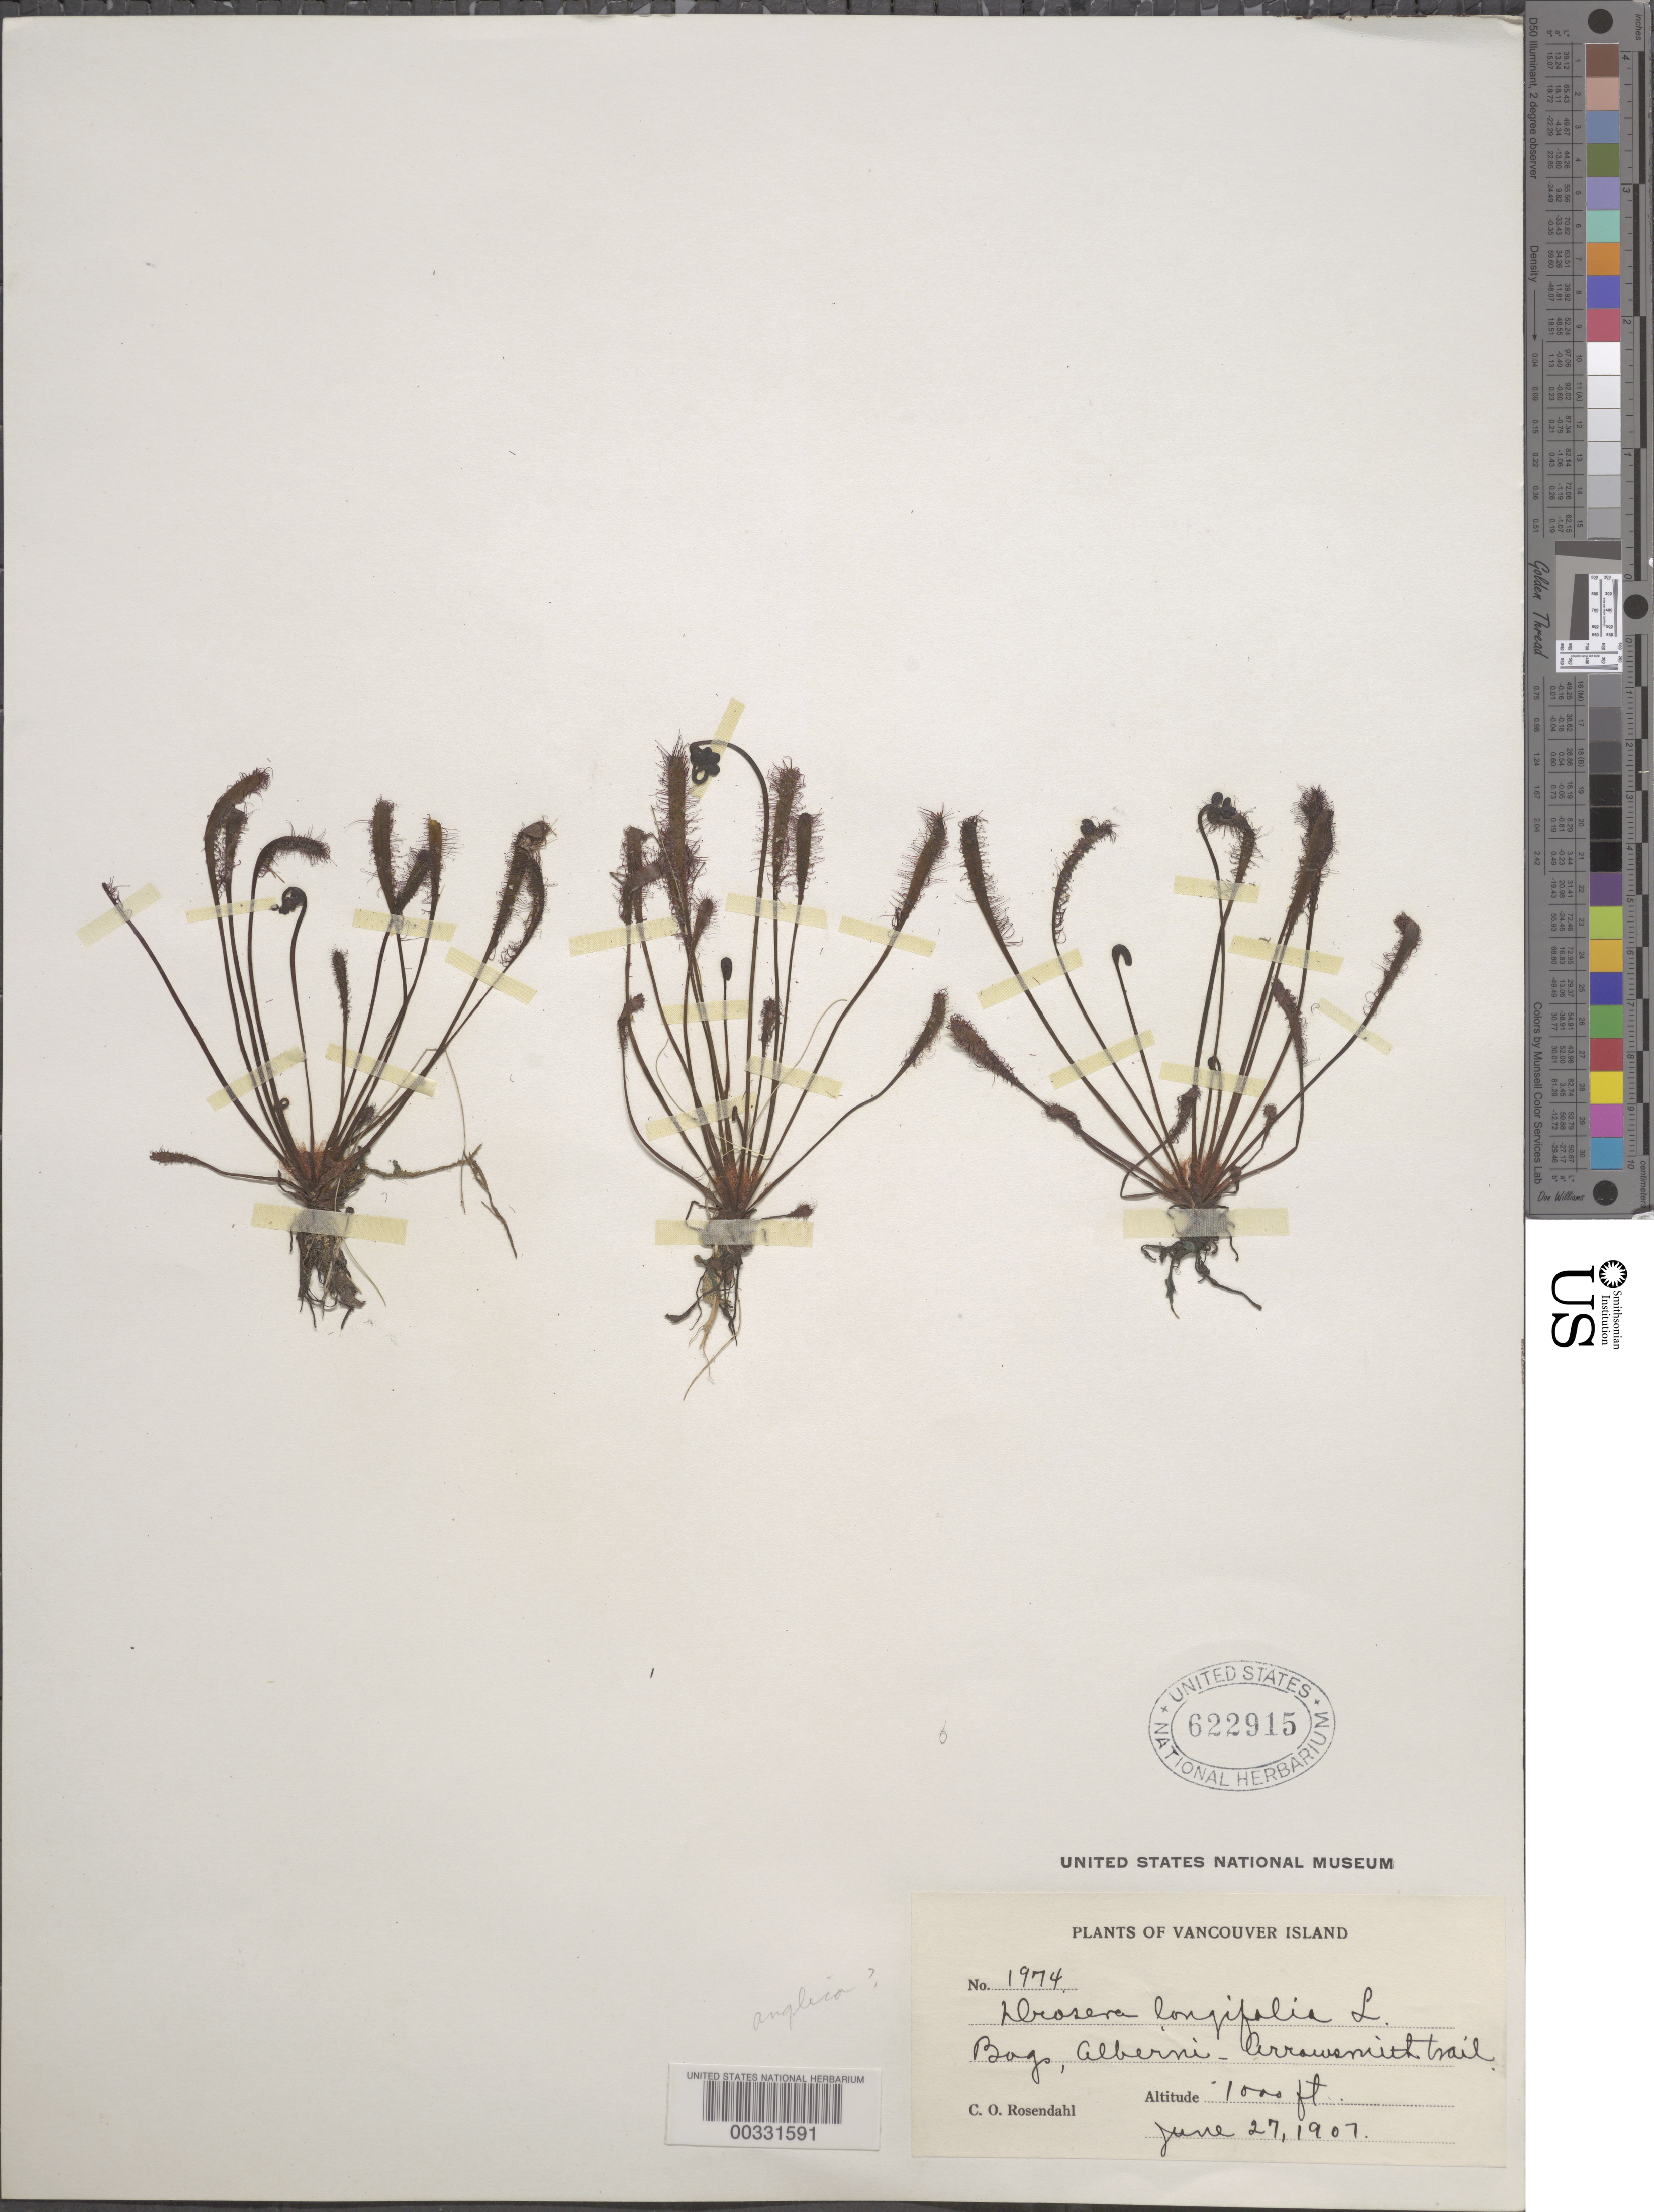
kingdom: Plantae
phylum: Tracheophyta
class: Magnoliopsida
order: Caryophyllales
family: Droseraceae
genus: Drosera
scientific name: Drosera anglica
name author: Huds.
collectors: C. O. Rosendahl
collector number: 1974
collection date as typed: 27 Jun 1907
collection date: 1907-06-27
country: Canada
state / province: British Columbia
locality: Vancouver island, alberni, arrowsmith trail.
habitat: Bogs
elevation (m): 305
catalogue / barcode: US 622915